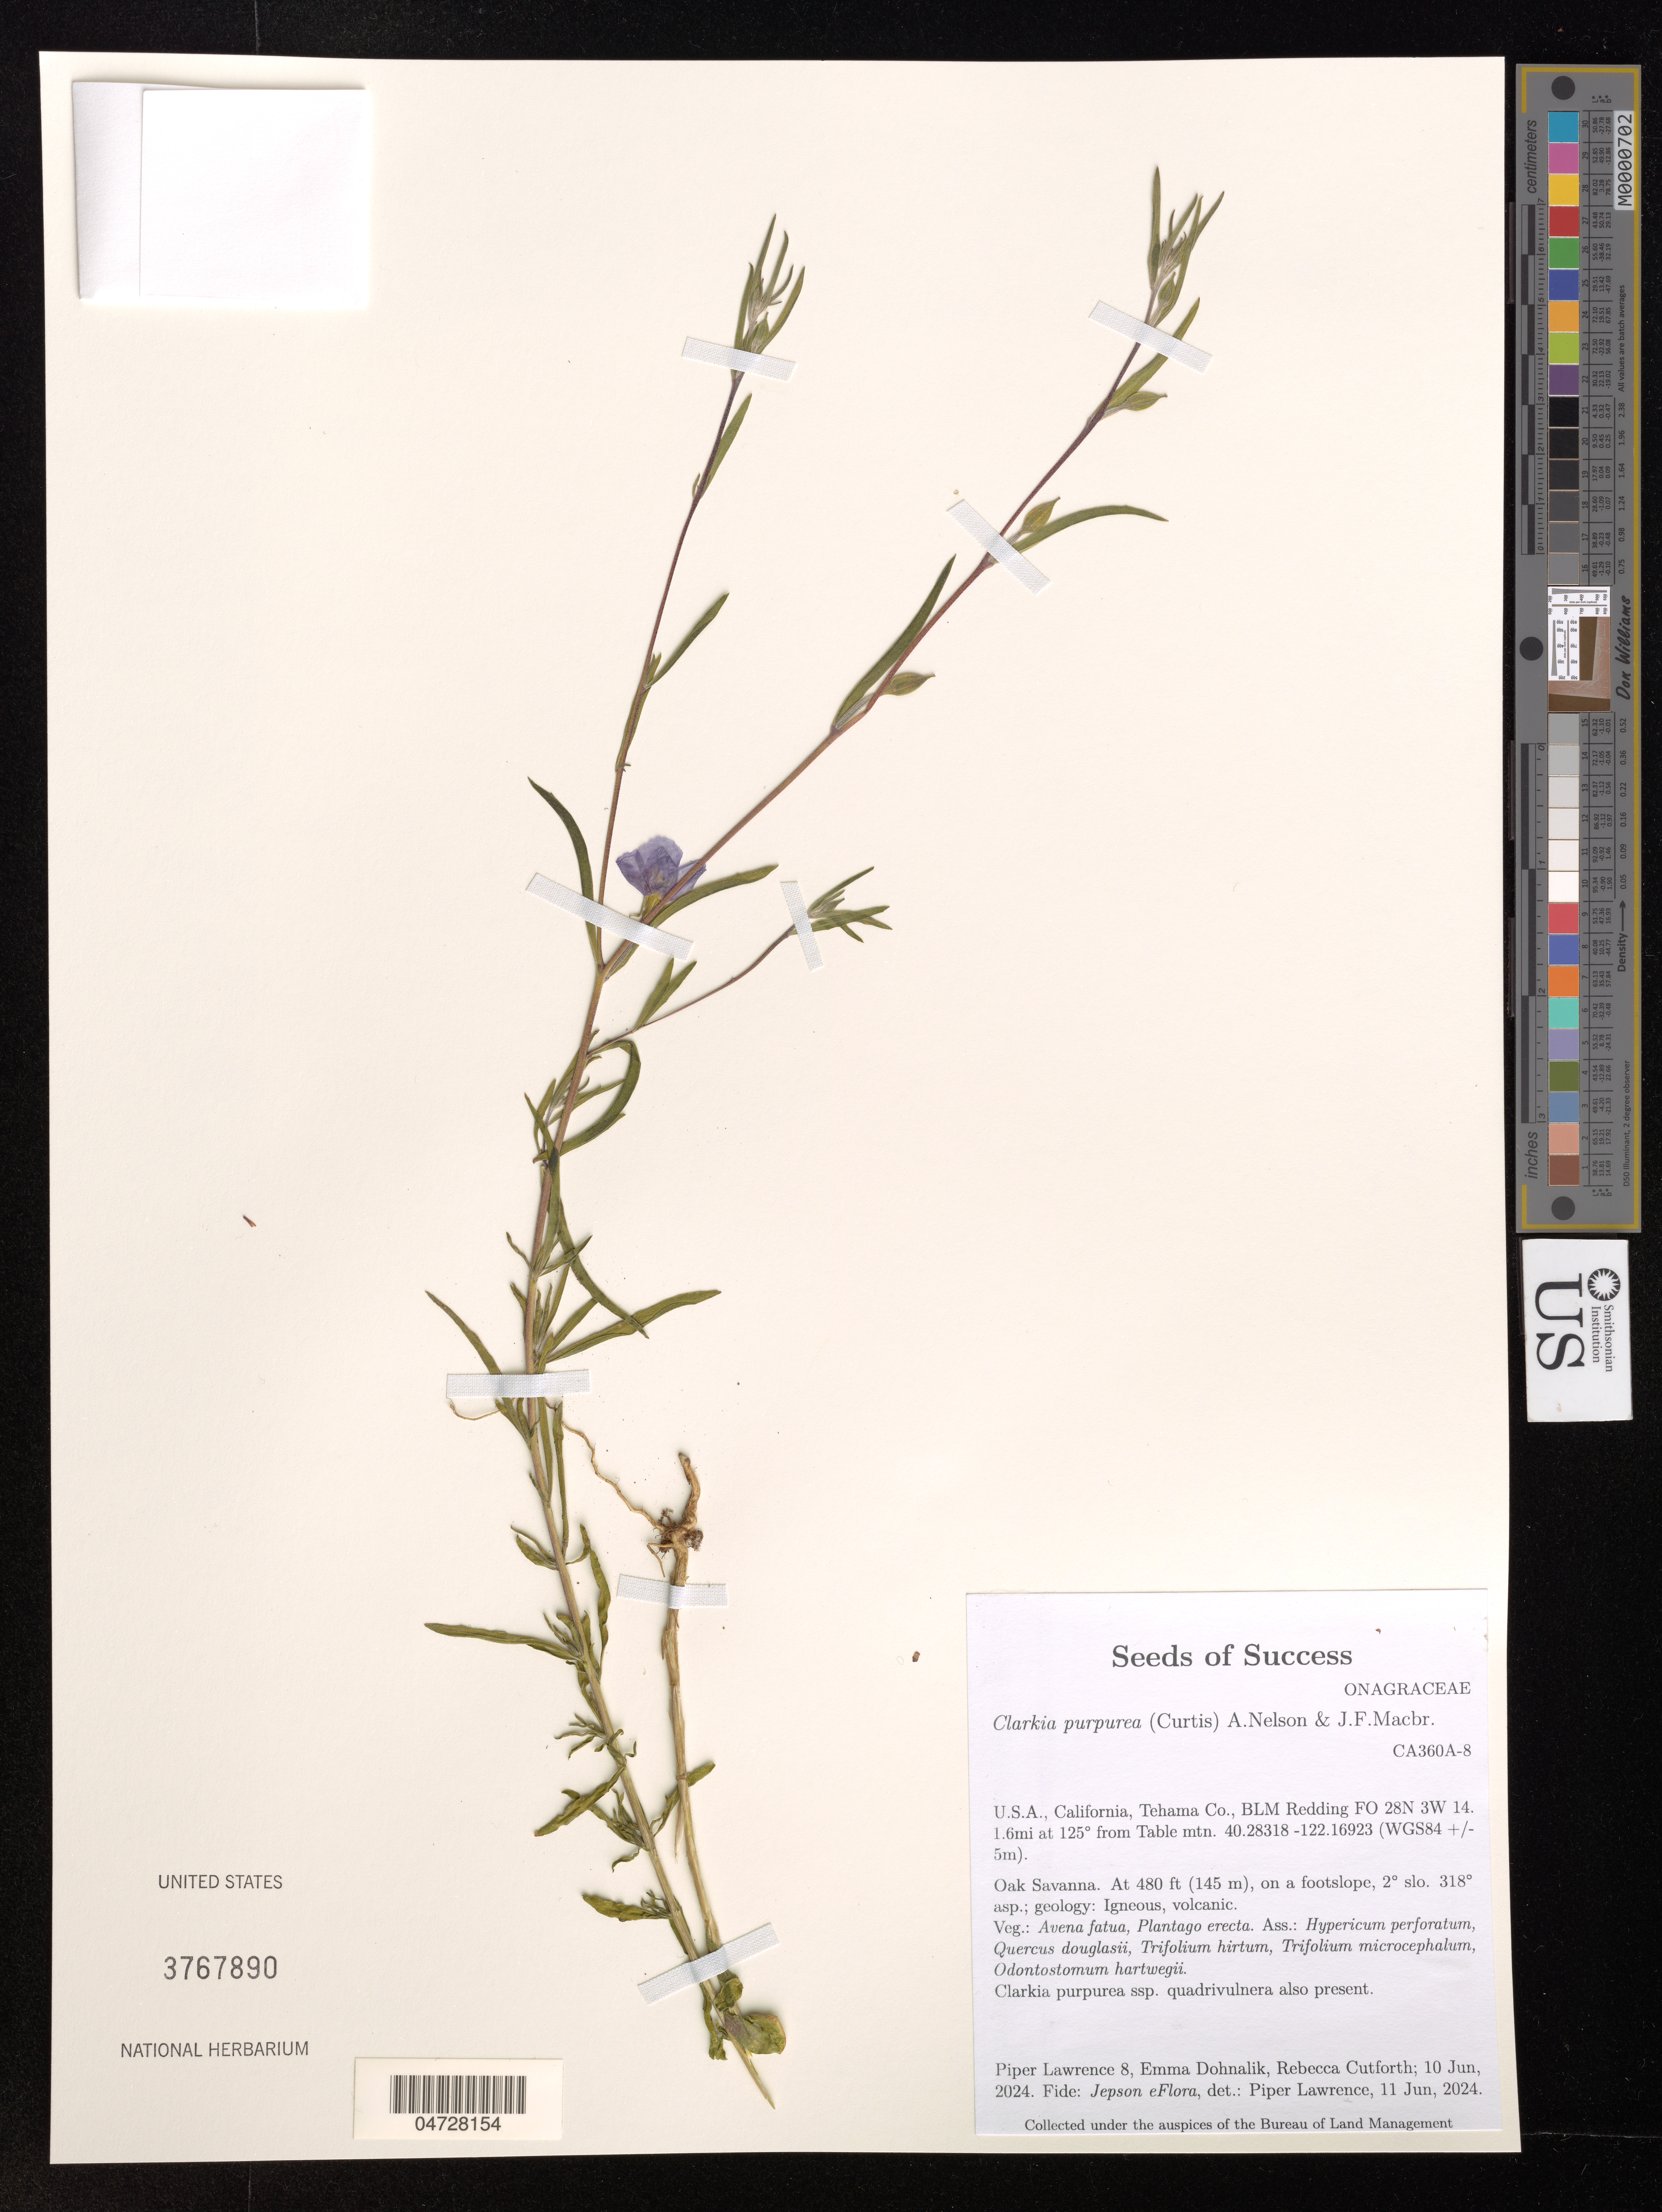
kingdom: Plantae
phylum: Tracheophyta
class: Magnoliopsida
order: Myrtales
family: Onagraceae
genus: Clarkia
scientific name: Clarkia purpurea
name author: (Curtis) A. Nelson & J.F. Macbr.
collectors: P. Lawrence, E. Dohnalik & R. Cutforth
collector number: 8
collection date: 2024-06-10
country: United States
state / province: California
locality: Tehama Co., BLM Redding FO 28N 3W 14. 1.6mi at 125° from Table mtn.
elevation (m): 146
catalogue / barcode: US 3767890